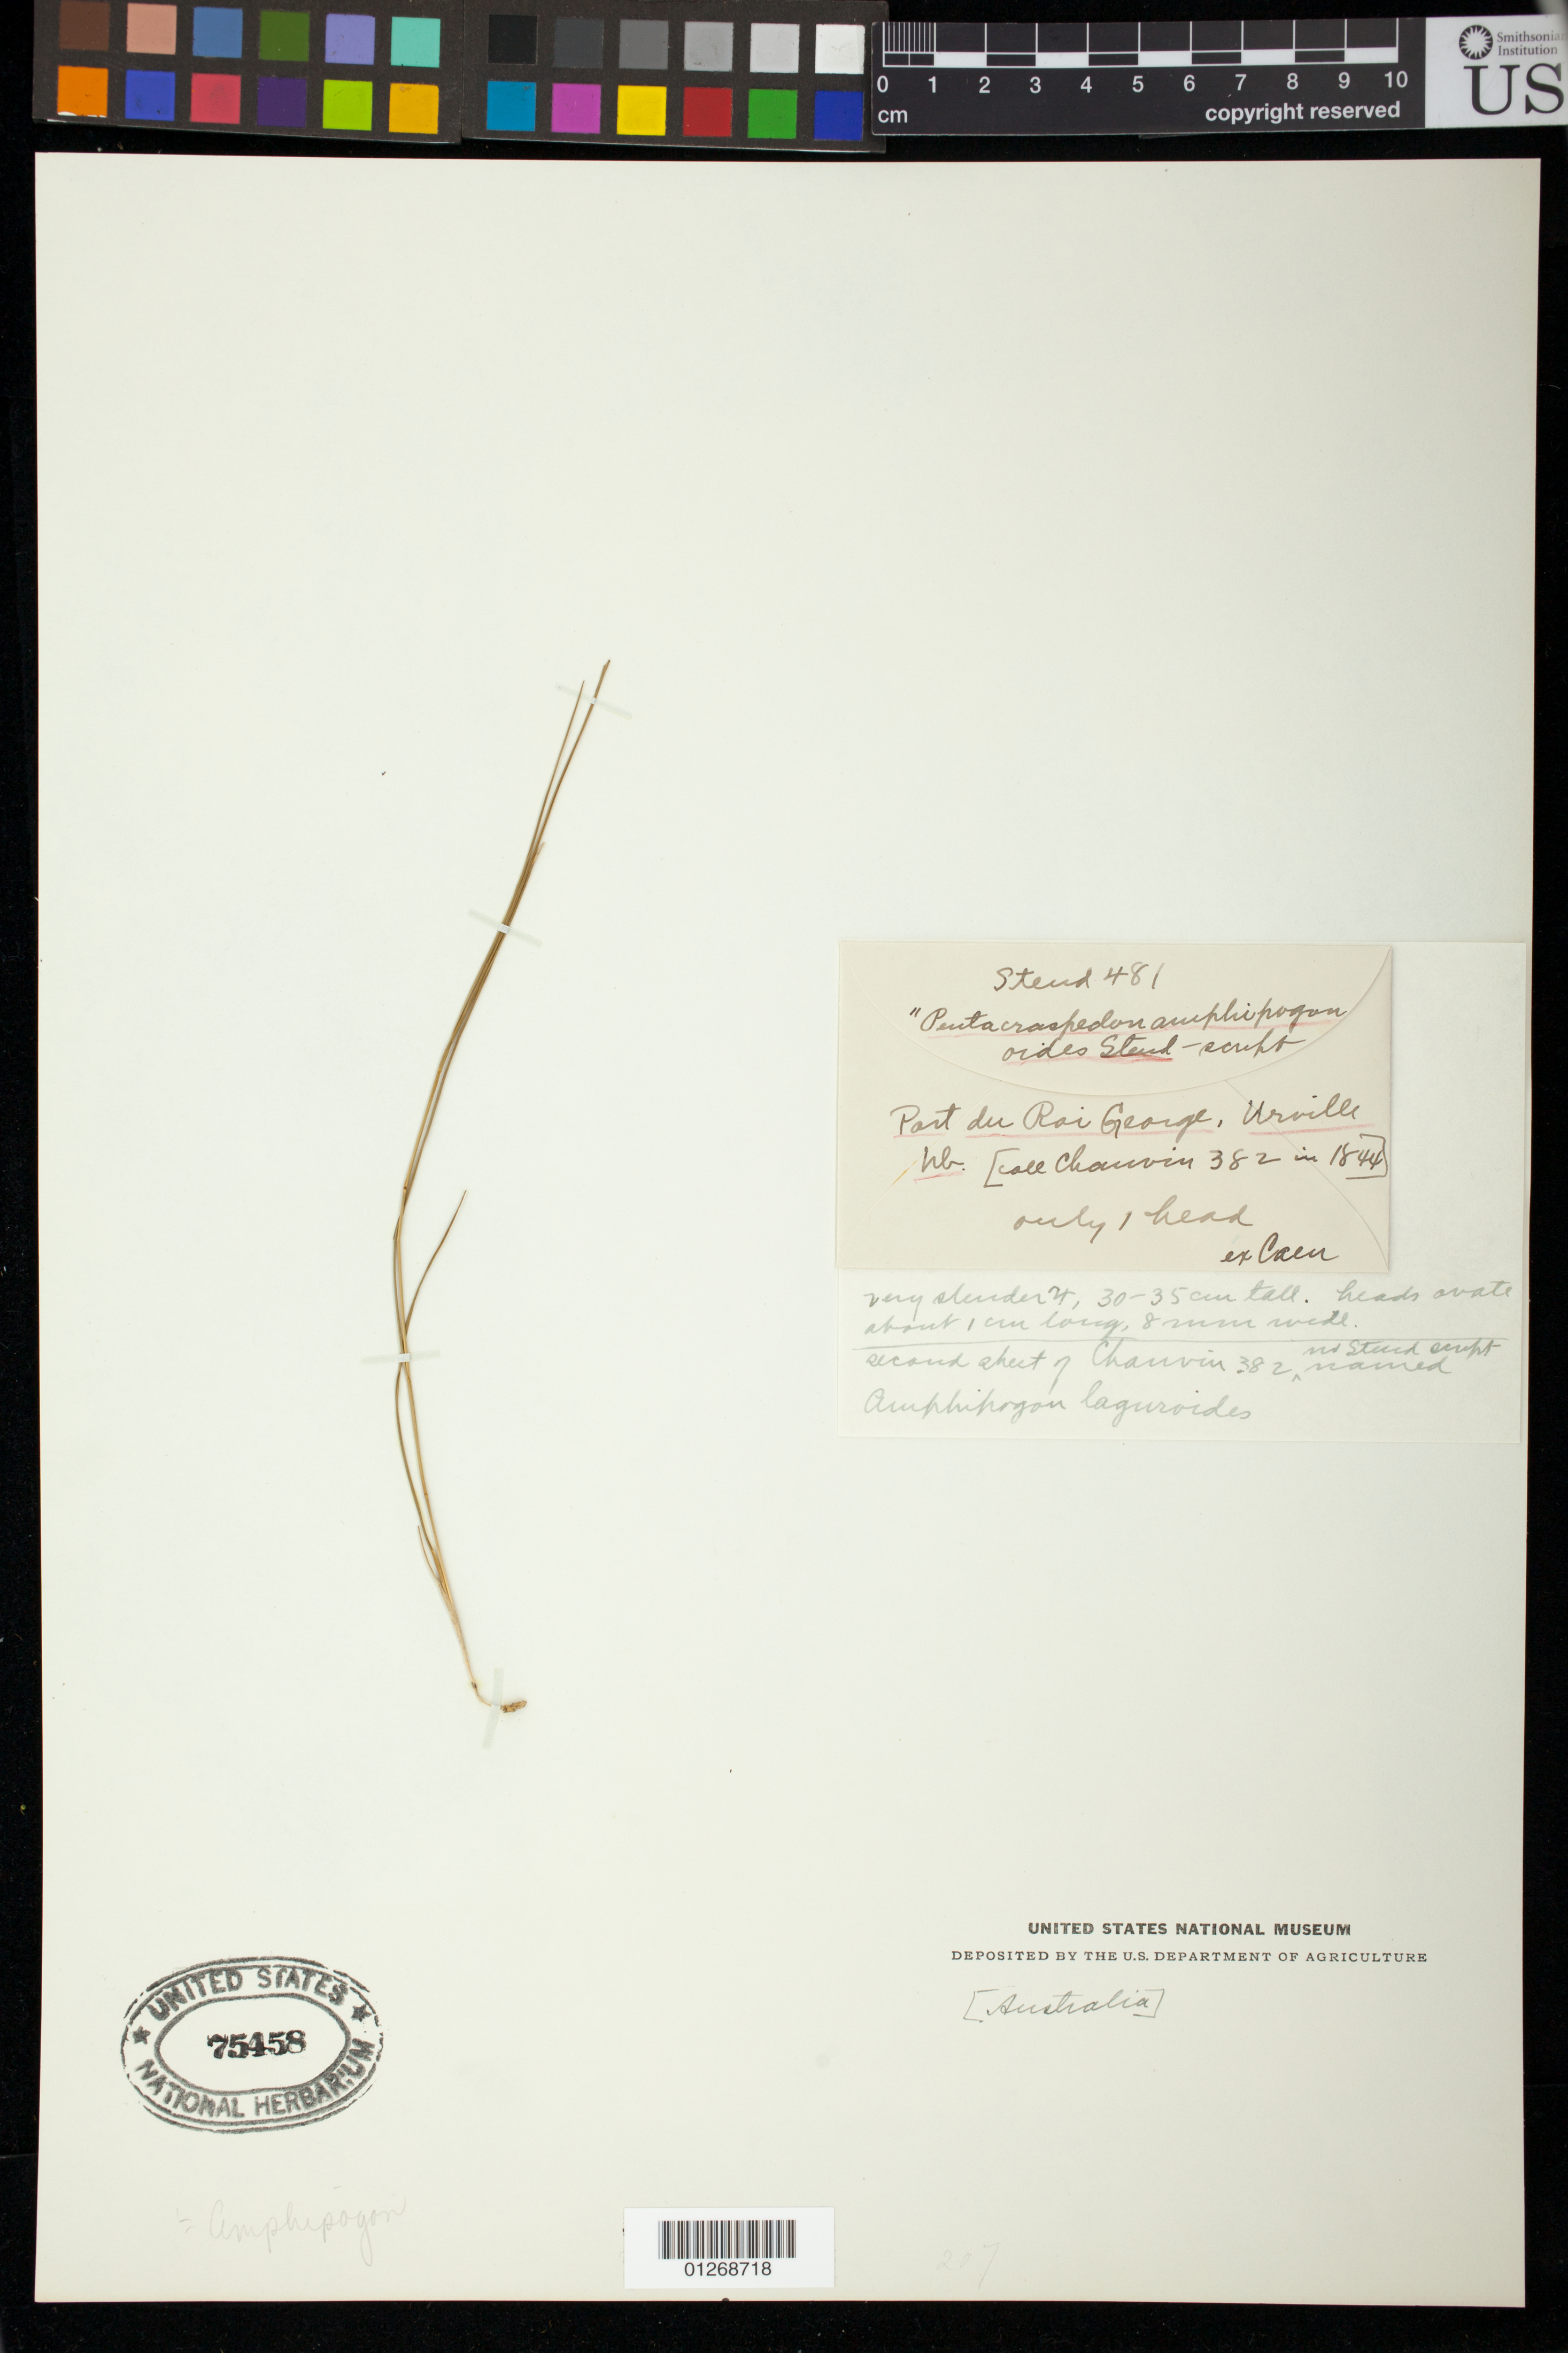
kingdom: Plantae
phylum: Tracheophyta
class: Liliopsida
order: Poales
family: Poaceae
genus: Pentacraspedon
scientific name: Pentacraspedon amphipogonoides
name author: Steud.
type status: Type Collection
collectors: -. Chauvin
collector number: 382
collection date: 1844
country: Australia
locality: Port du Roi George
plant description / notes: "Urville hb." Fragmentary material of type specimen ex herb. Caen.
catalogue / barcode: US 75458